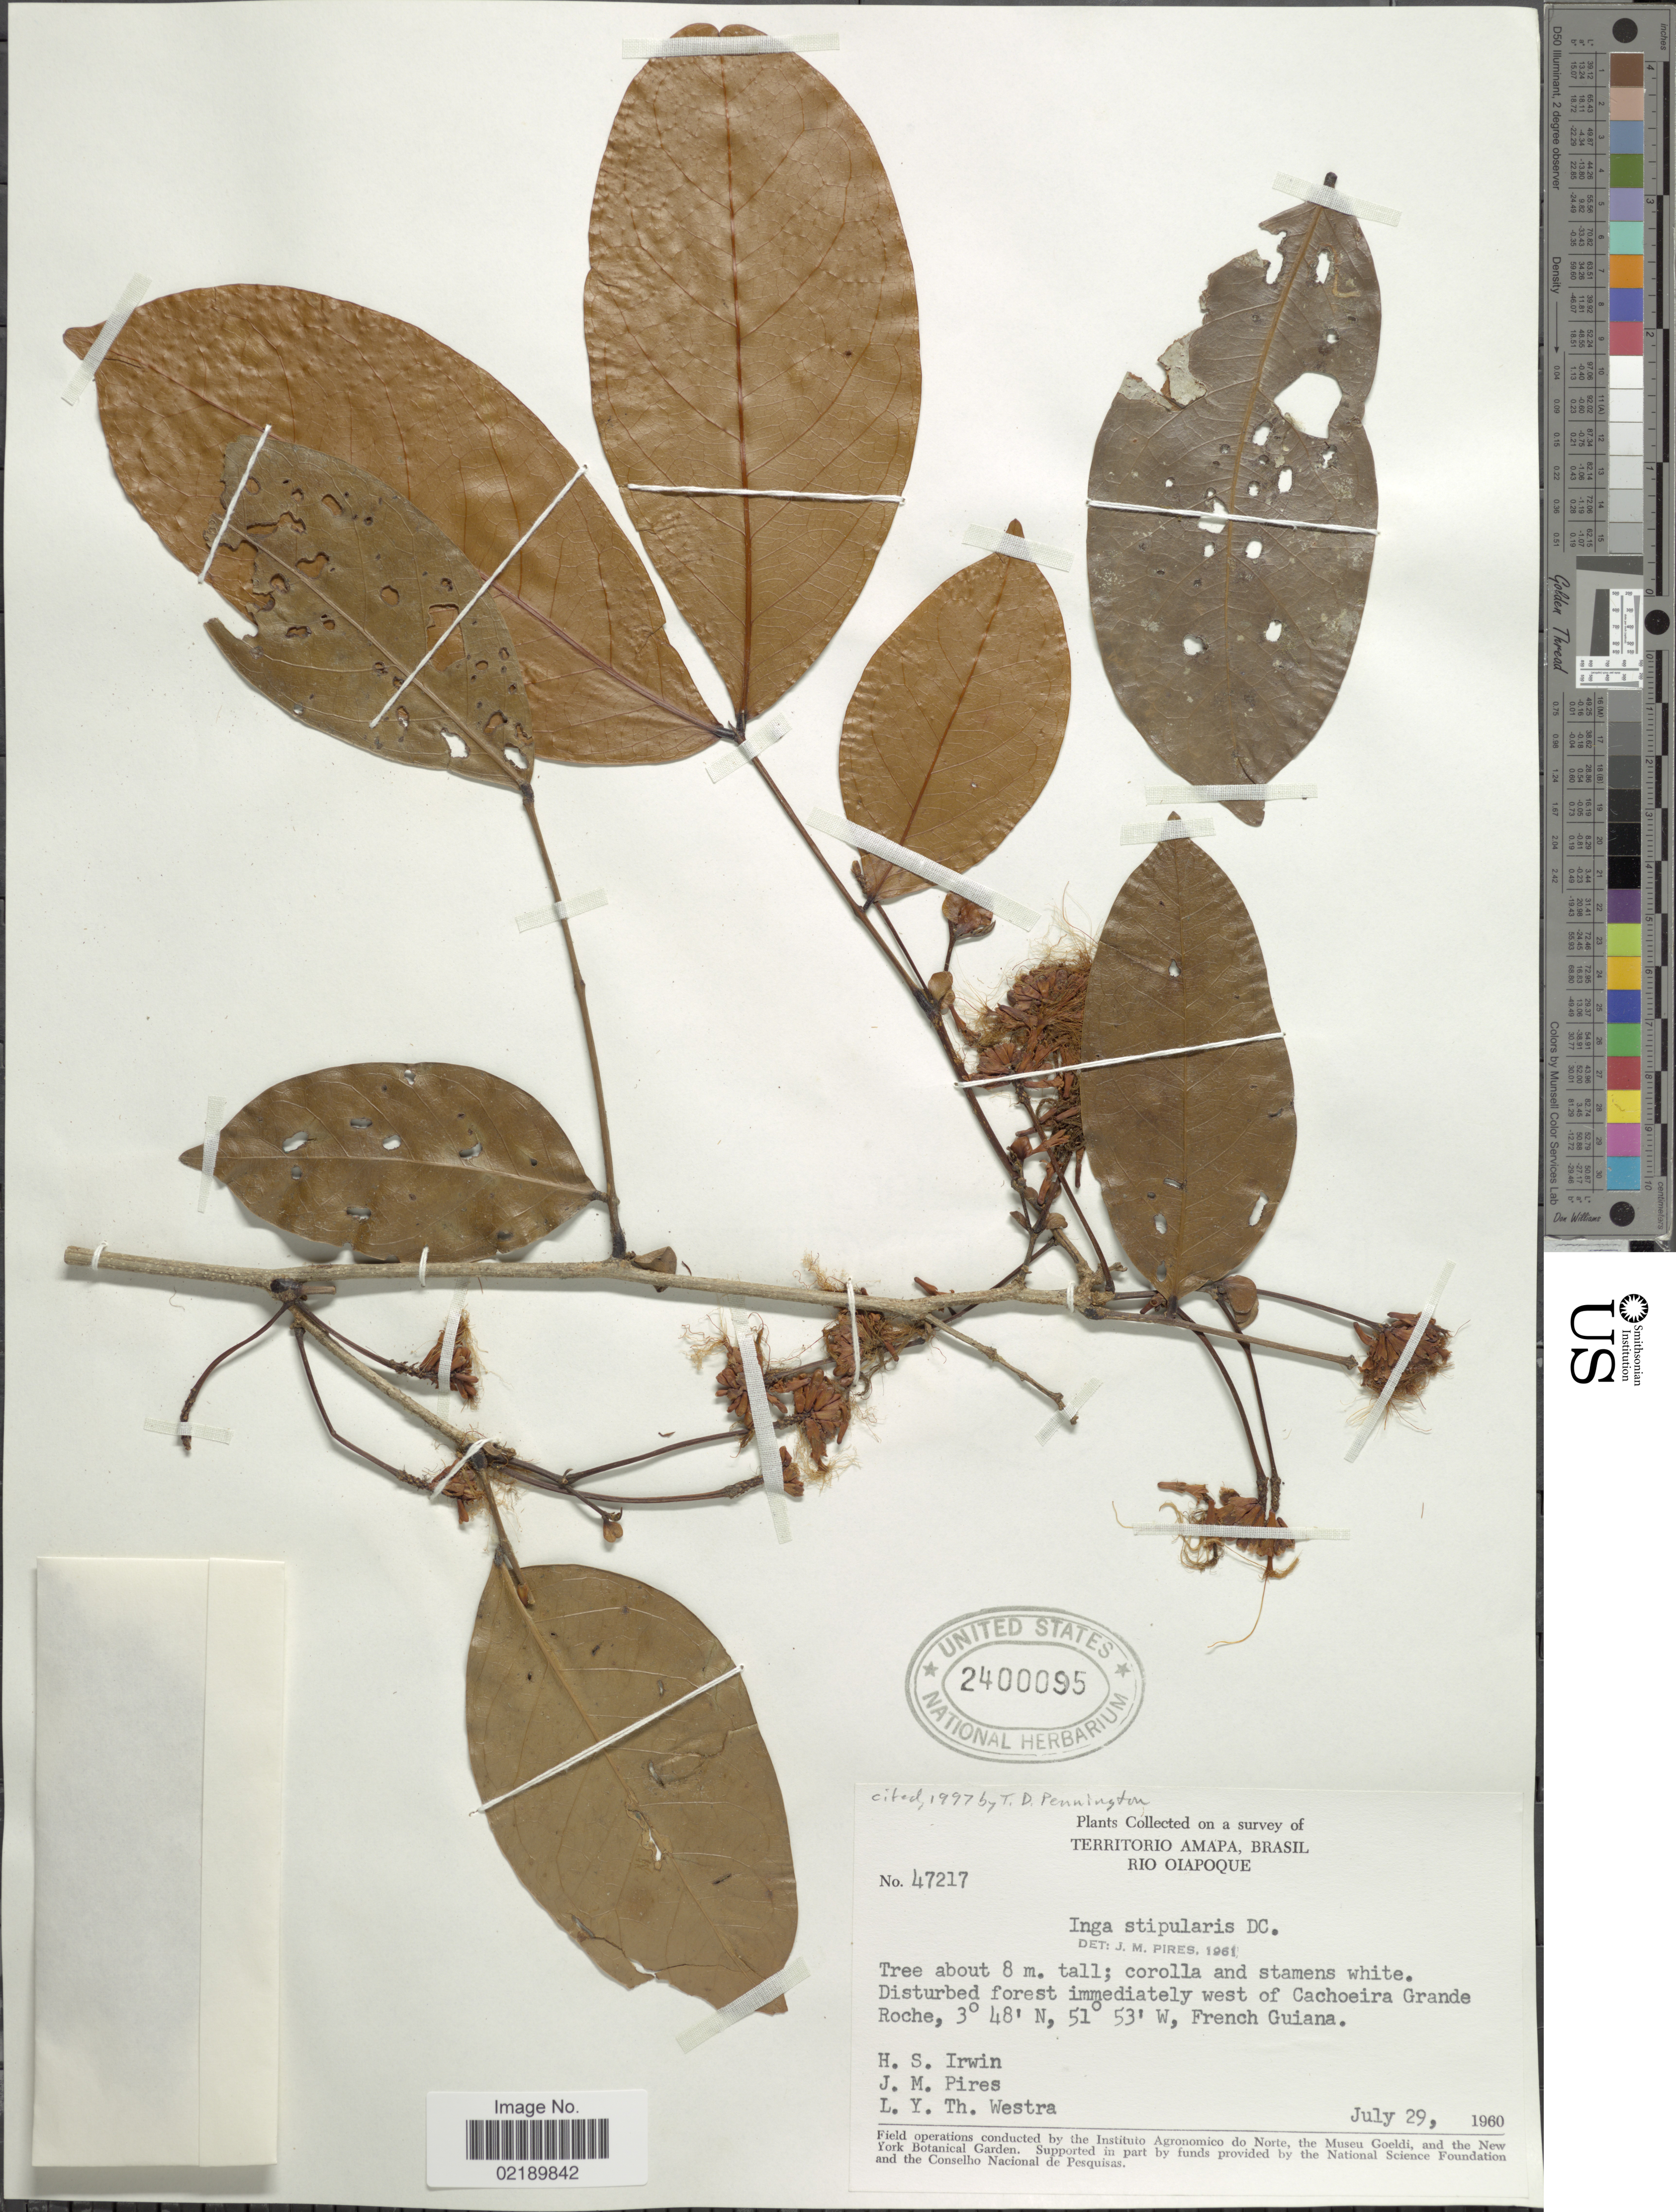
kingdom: Plantae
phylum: Tracheophyta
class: Magnoliopsida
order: Fabales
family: Fabaceae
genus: Inga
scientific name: Inga stipularis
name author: DC.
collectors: H. Irwin, J. M. Pires & L. Y. T. Westra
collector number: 47217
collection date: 1960-07-29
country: French Guiana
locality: West of Cachoeira Grande Roche, French Guiana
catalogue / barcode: US 2400095